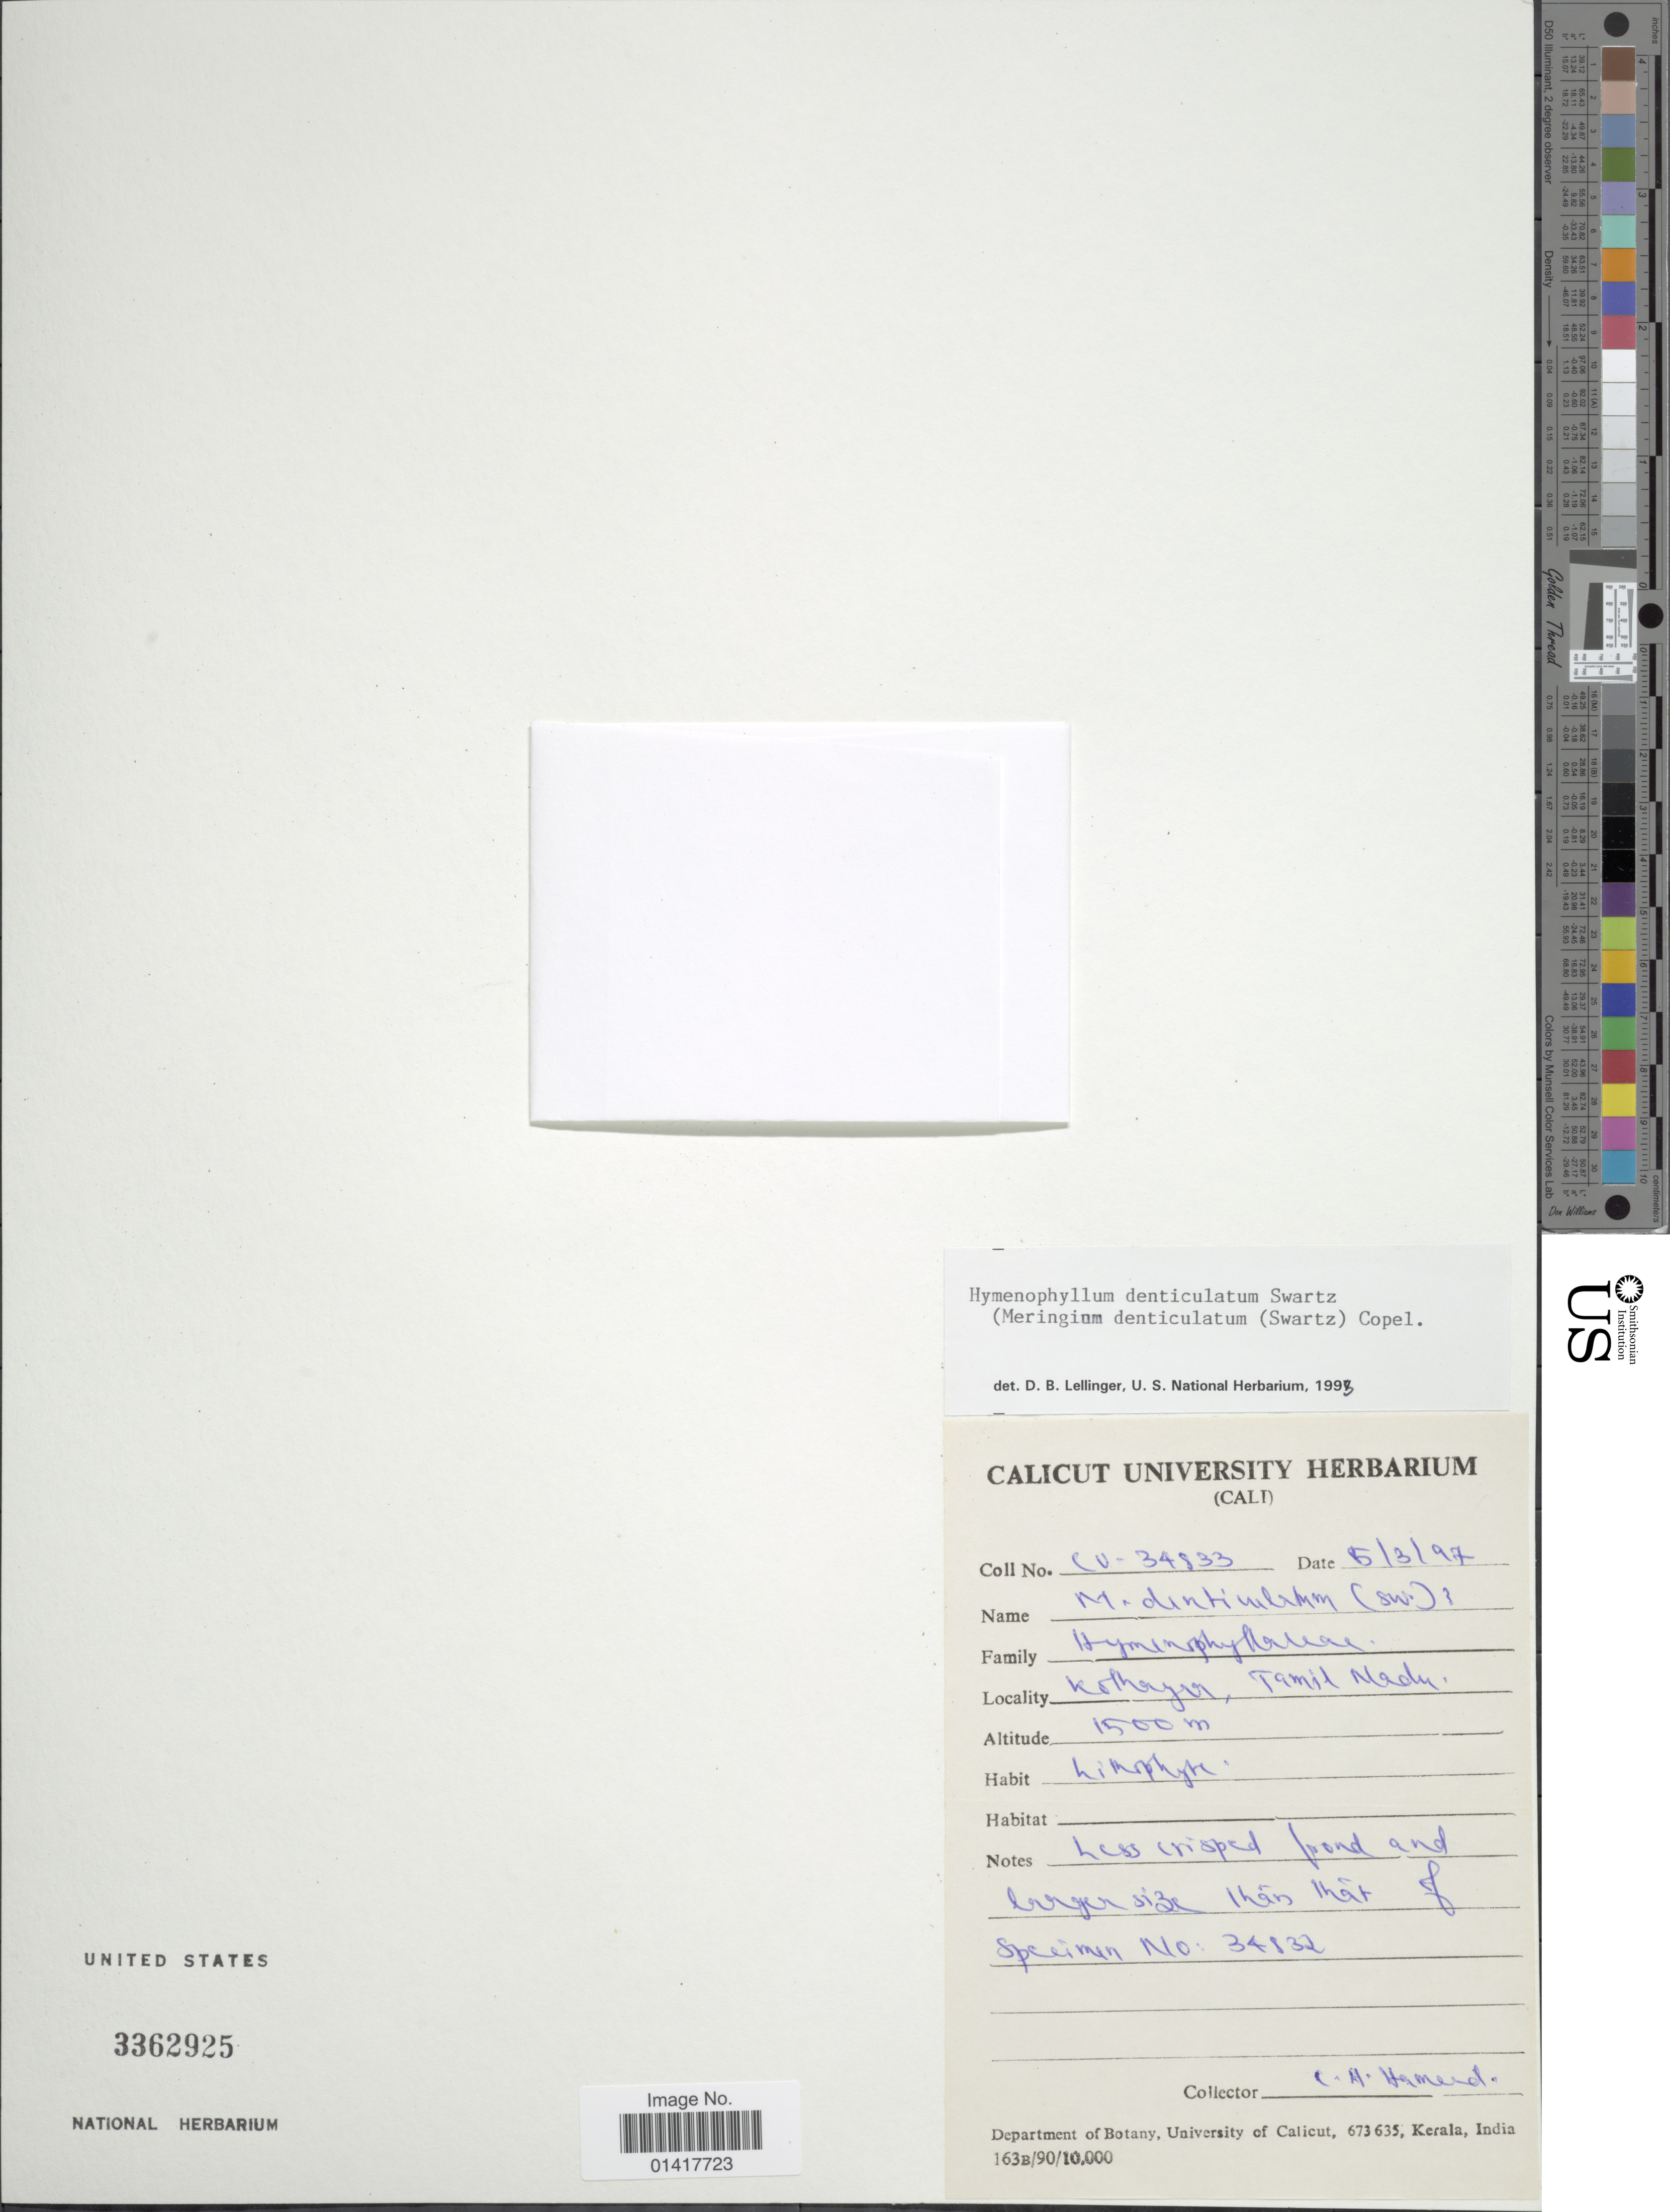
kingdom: Plantae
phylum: Tracheophyta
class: Polypodiopsida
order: Hymenophyllales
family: Hymenophyllaceae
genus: Hymenophyllum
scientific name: Hymenophyllum denticulatum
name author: Sw.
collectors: C. Hameed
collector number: CV-34833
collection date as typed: Transcribed d/m/y: 5/3/97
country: India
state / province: Kerala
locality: Cali. Tamil Nadu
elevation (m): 1500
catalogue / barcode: US 3362925